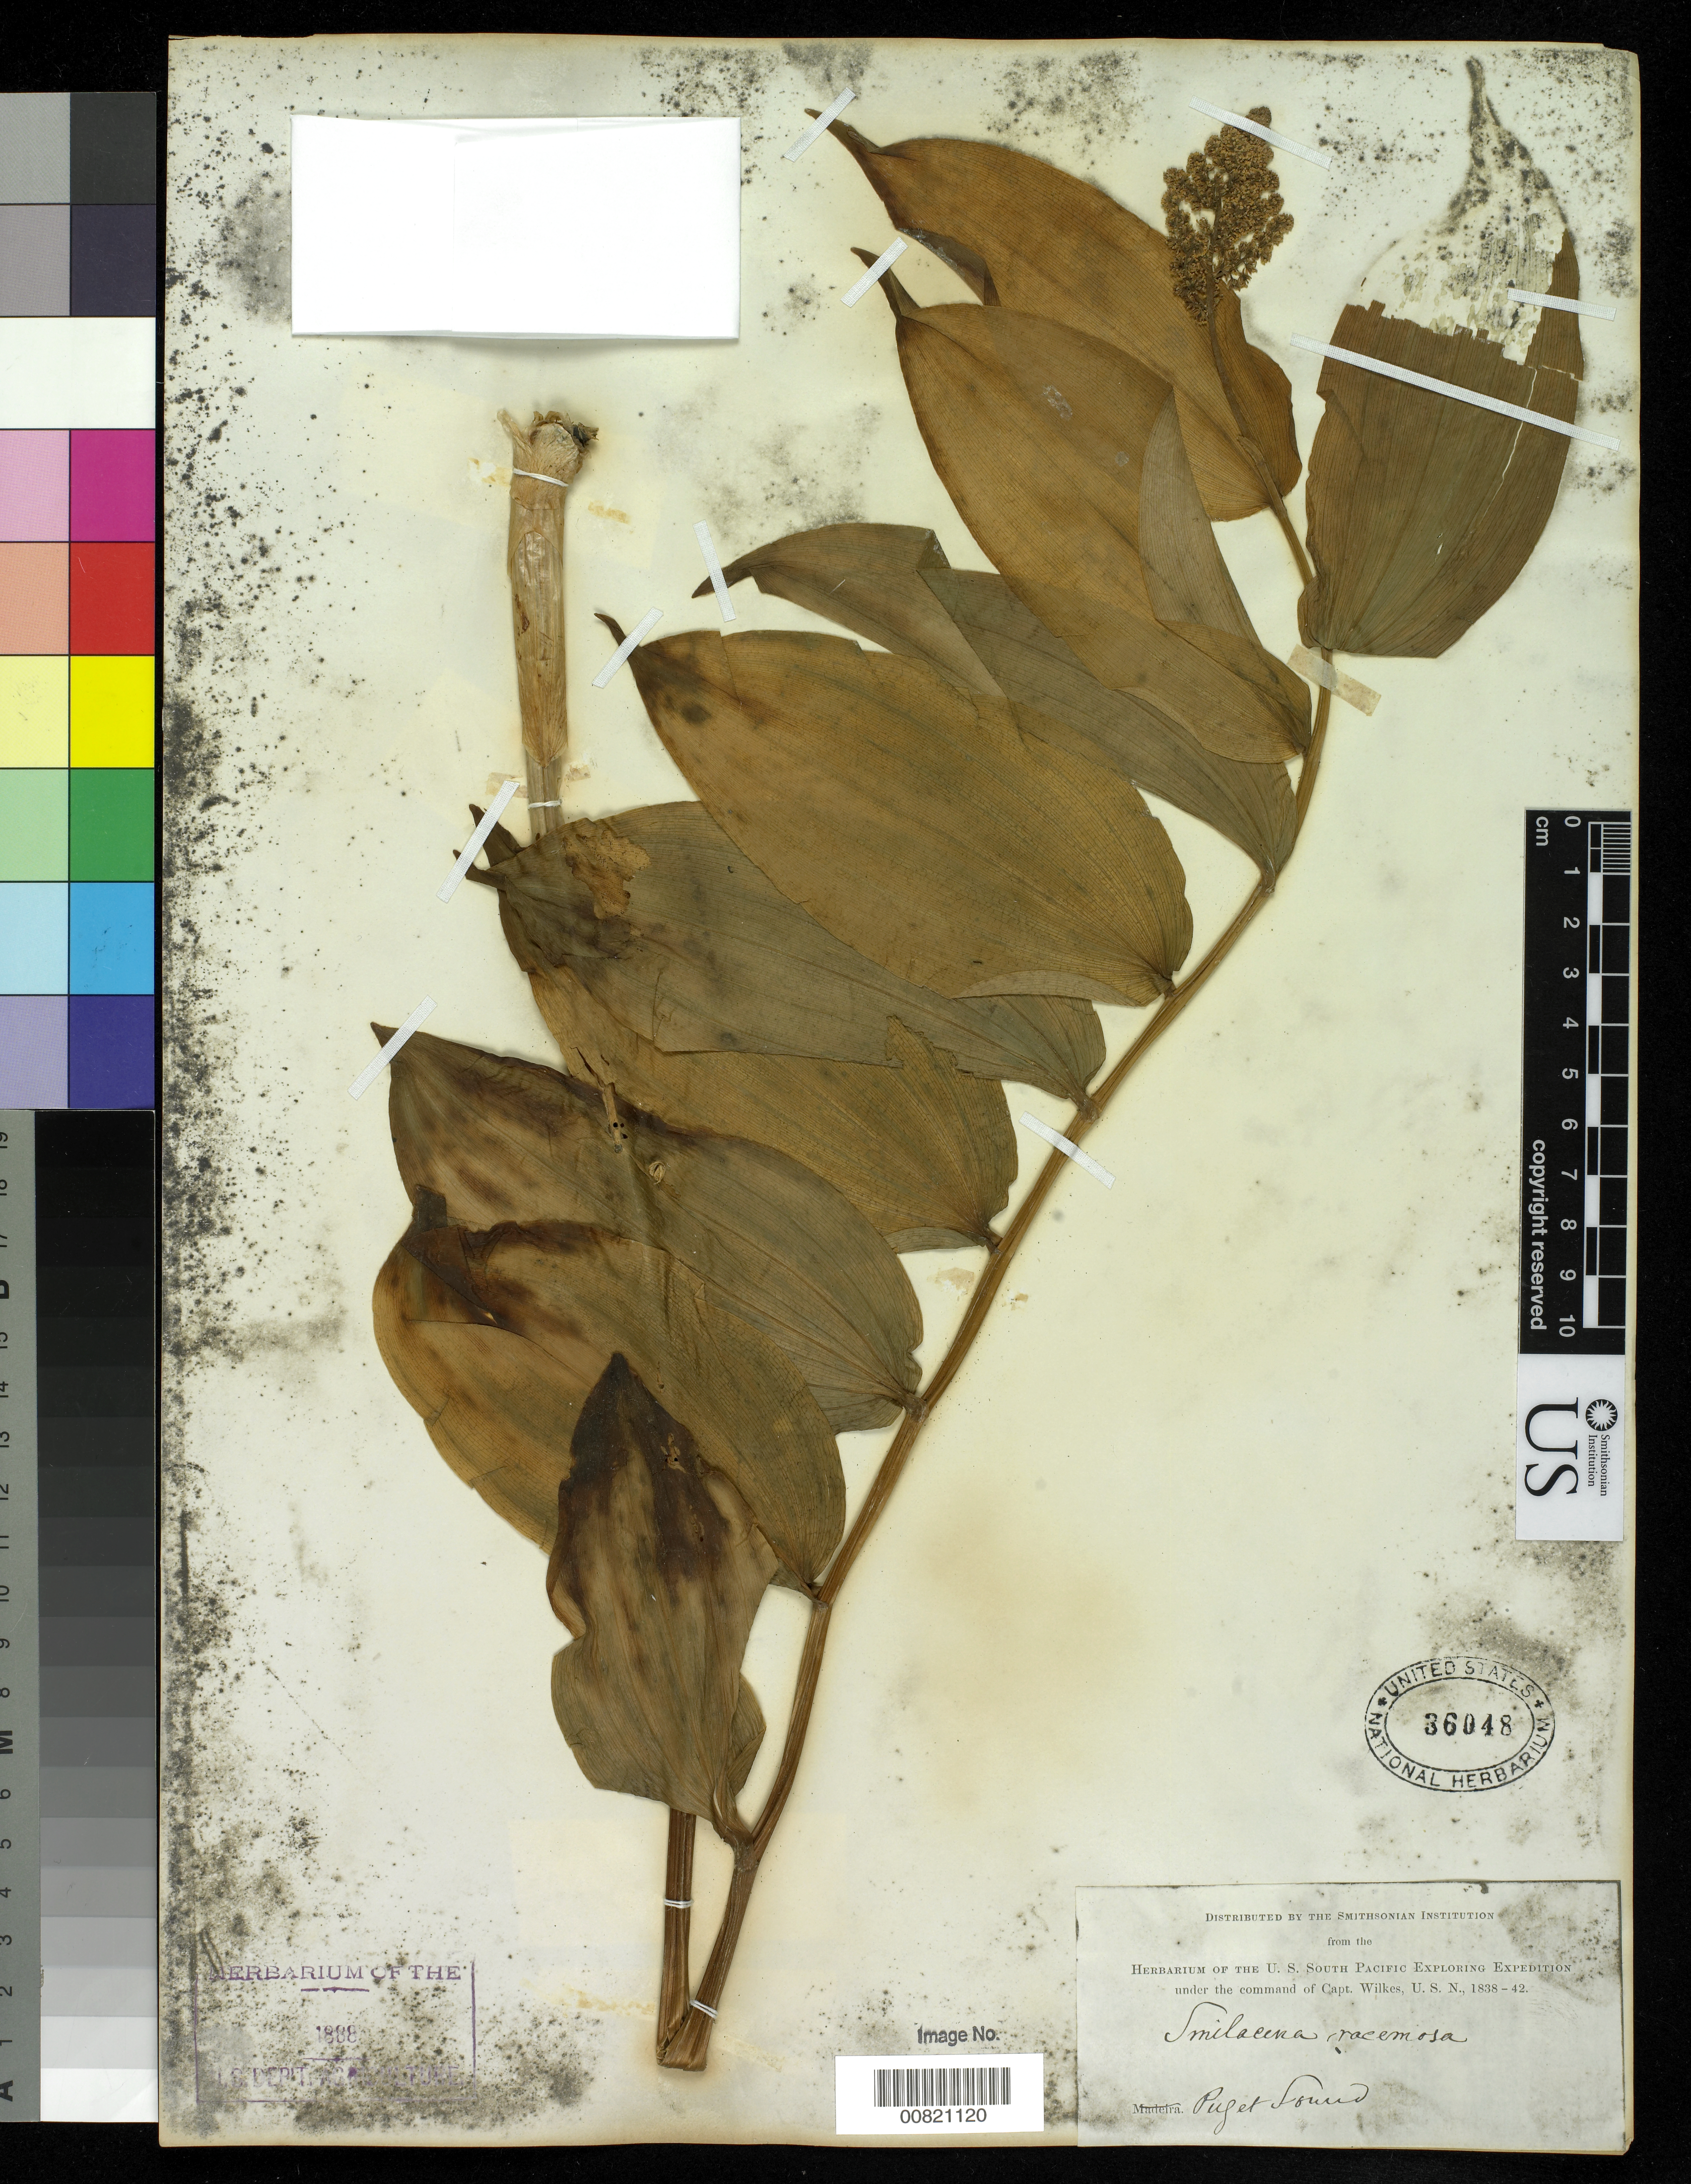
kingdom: Plantae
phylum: Tracheophyta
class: Liliopsida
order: Asparagales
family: Asparagaceae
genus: Maianthemum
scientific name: Maianthemum racemosum subsp. racemosum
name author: (L.) Link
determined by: Strong, M. T., (US), Smithsonian Institution - National Museum of Natural History (UNITED STATES)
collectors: Wilkes Explor. Exped.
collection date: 1838/1842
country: United States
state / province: Washington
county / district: King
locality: Puget Sound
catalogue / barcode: US 36048